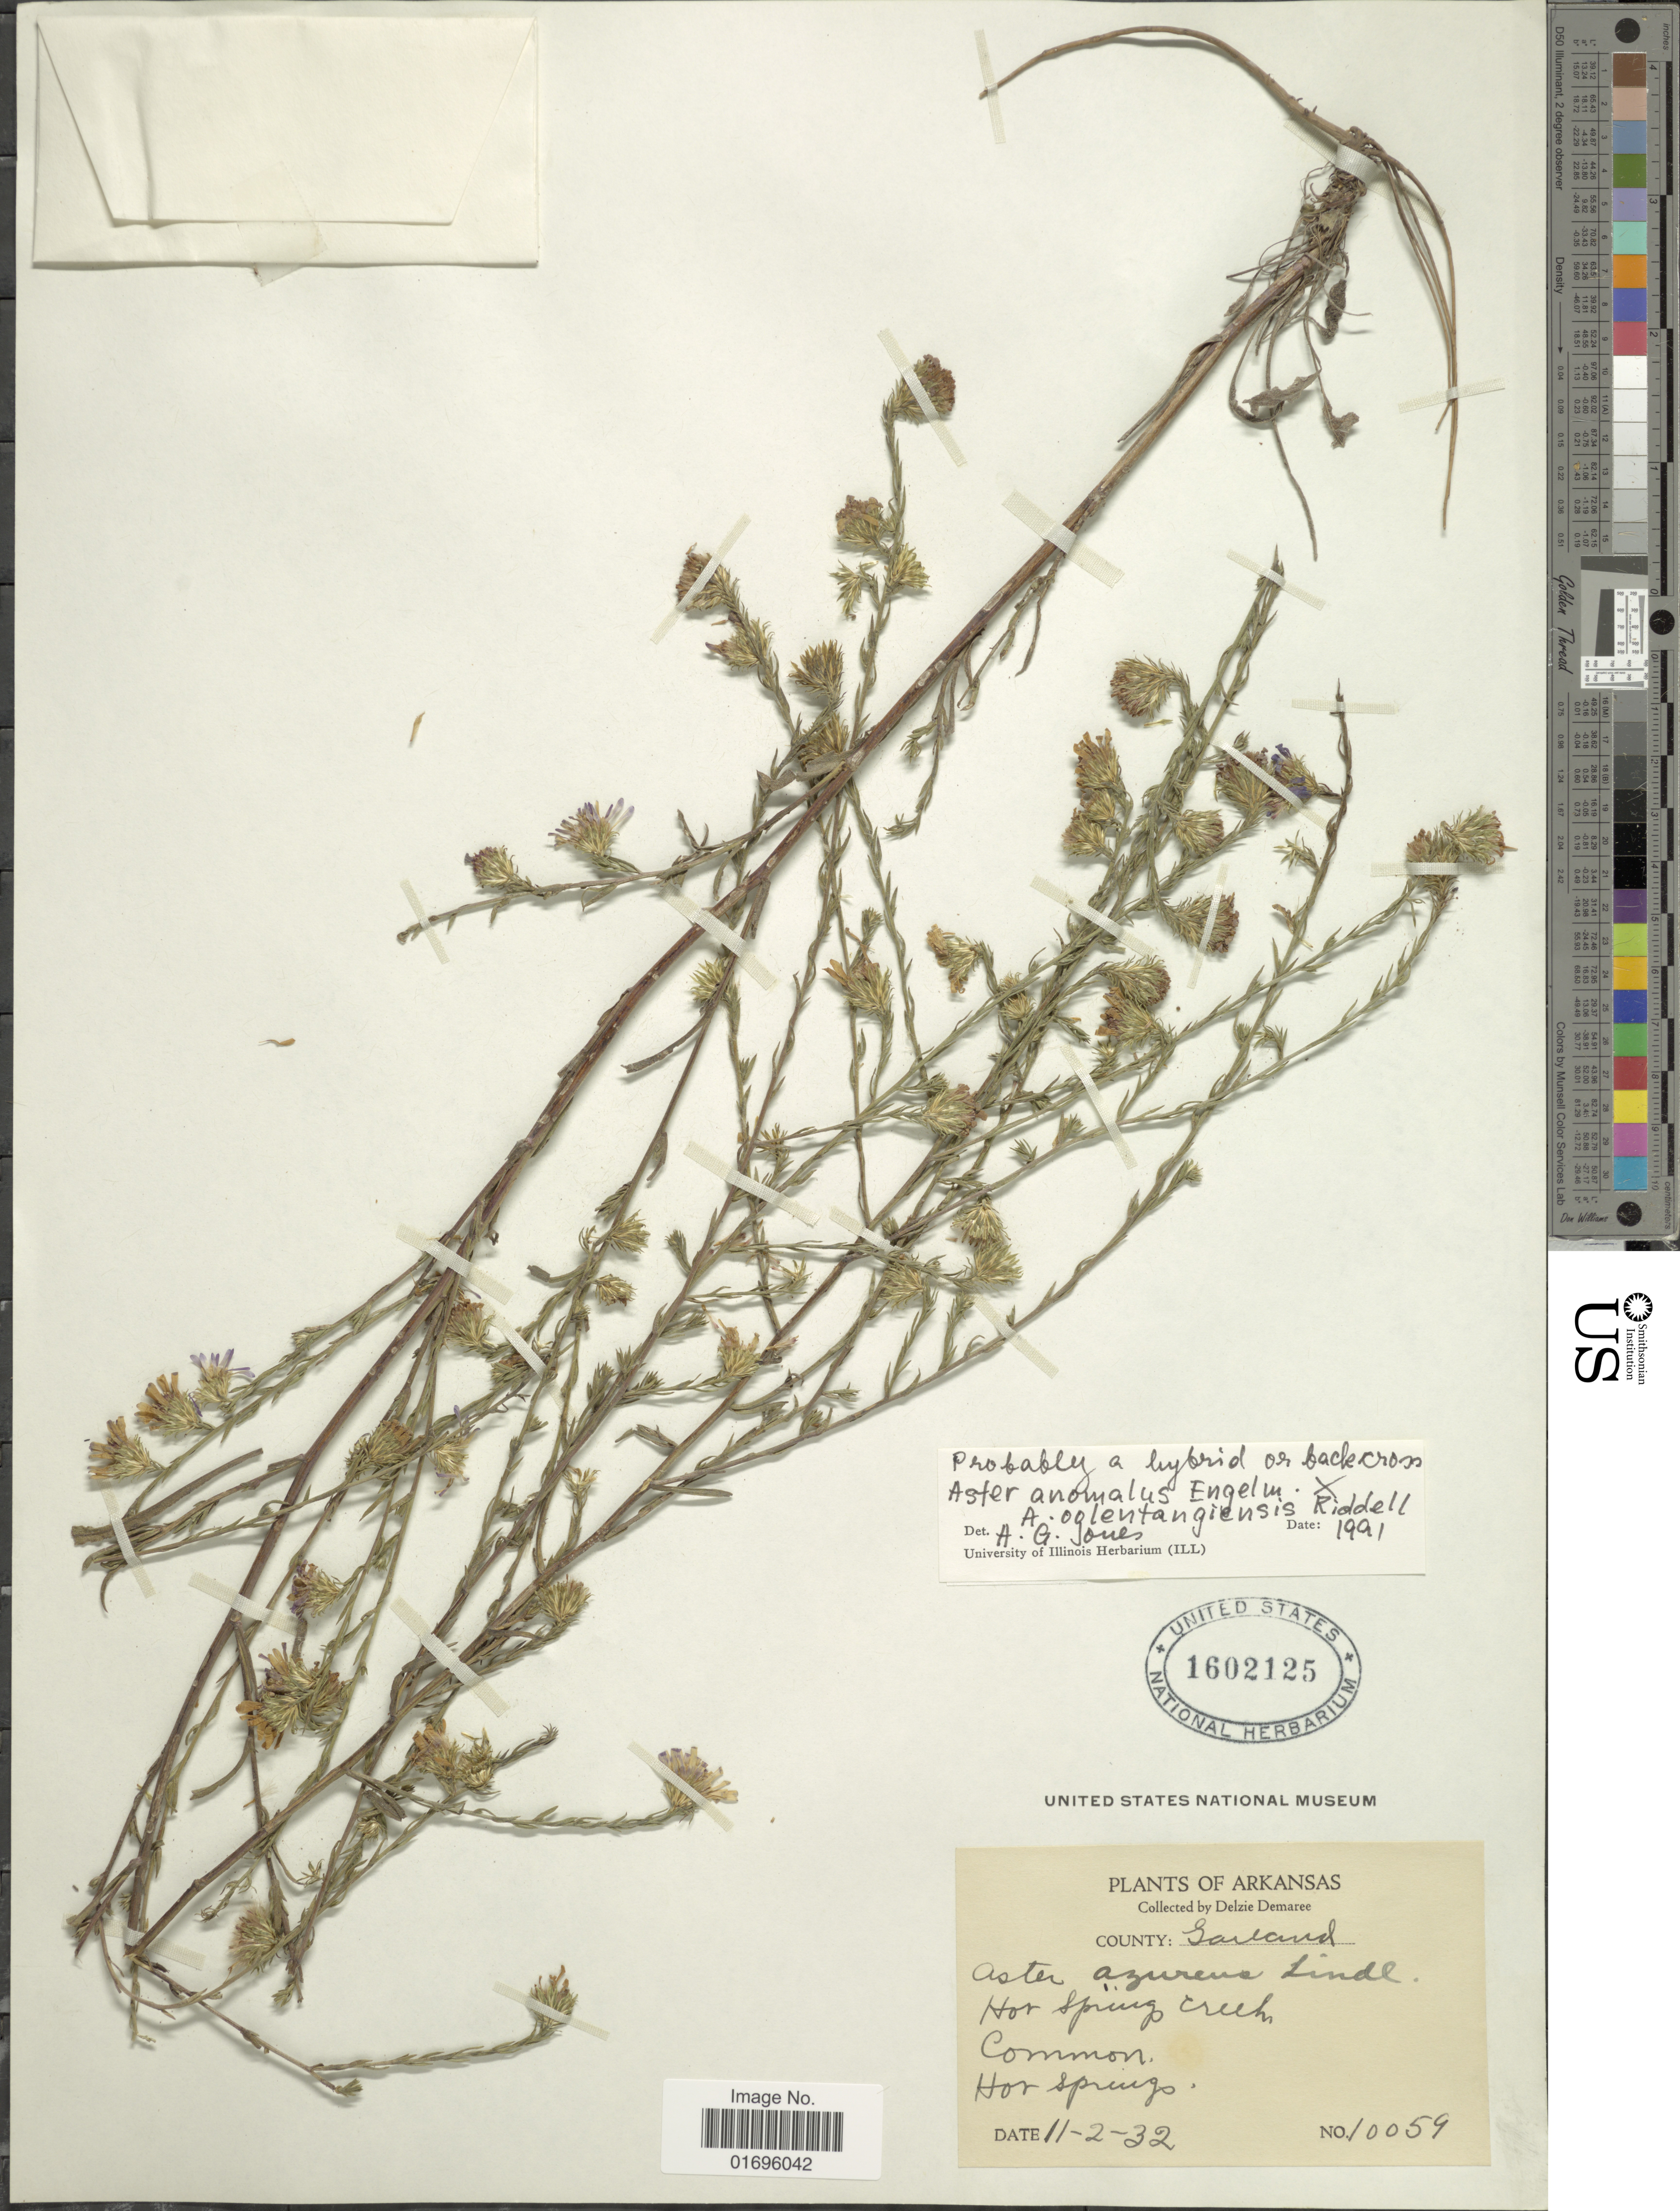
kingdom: Plantae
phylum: Tracheophyta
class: Magnoliopsida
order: Asterales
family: Asteraceae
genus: Aster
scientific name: Aster anomalus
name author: Engelm. in Torr. & A. Gray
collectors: D. Demaree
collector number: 10059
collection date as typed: Transcribed d/m/y: 2/11/32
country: United States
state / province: Arkansas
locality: County: Garland. Hot Springs Creek.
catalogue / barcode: US 1602125